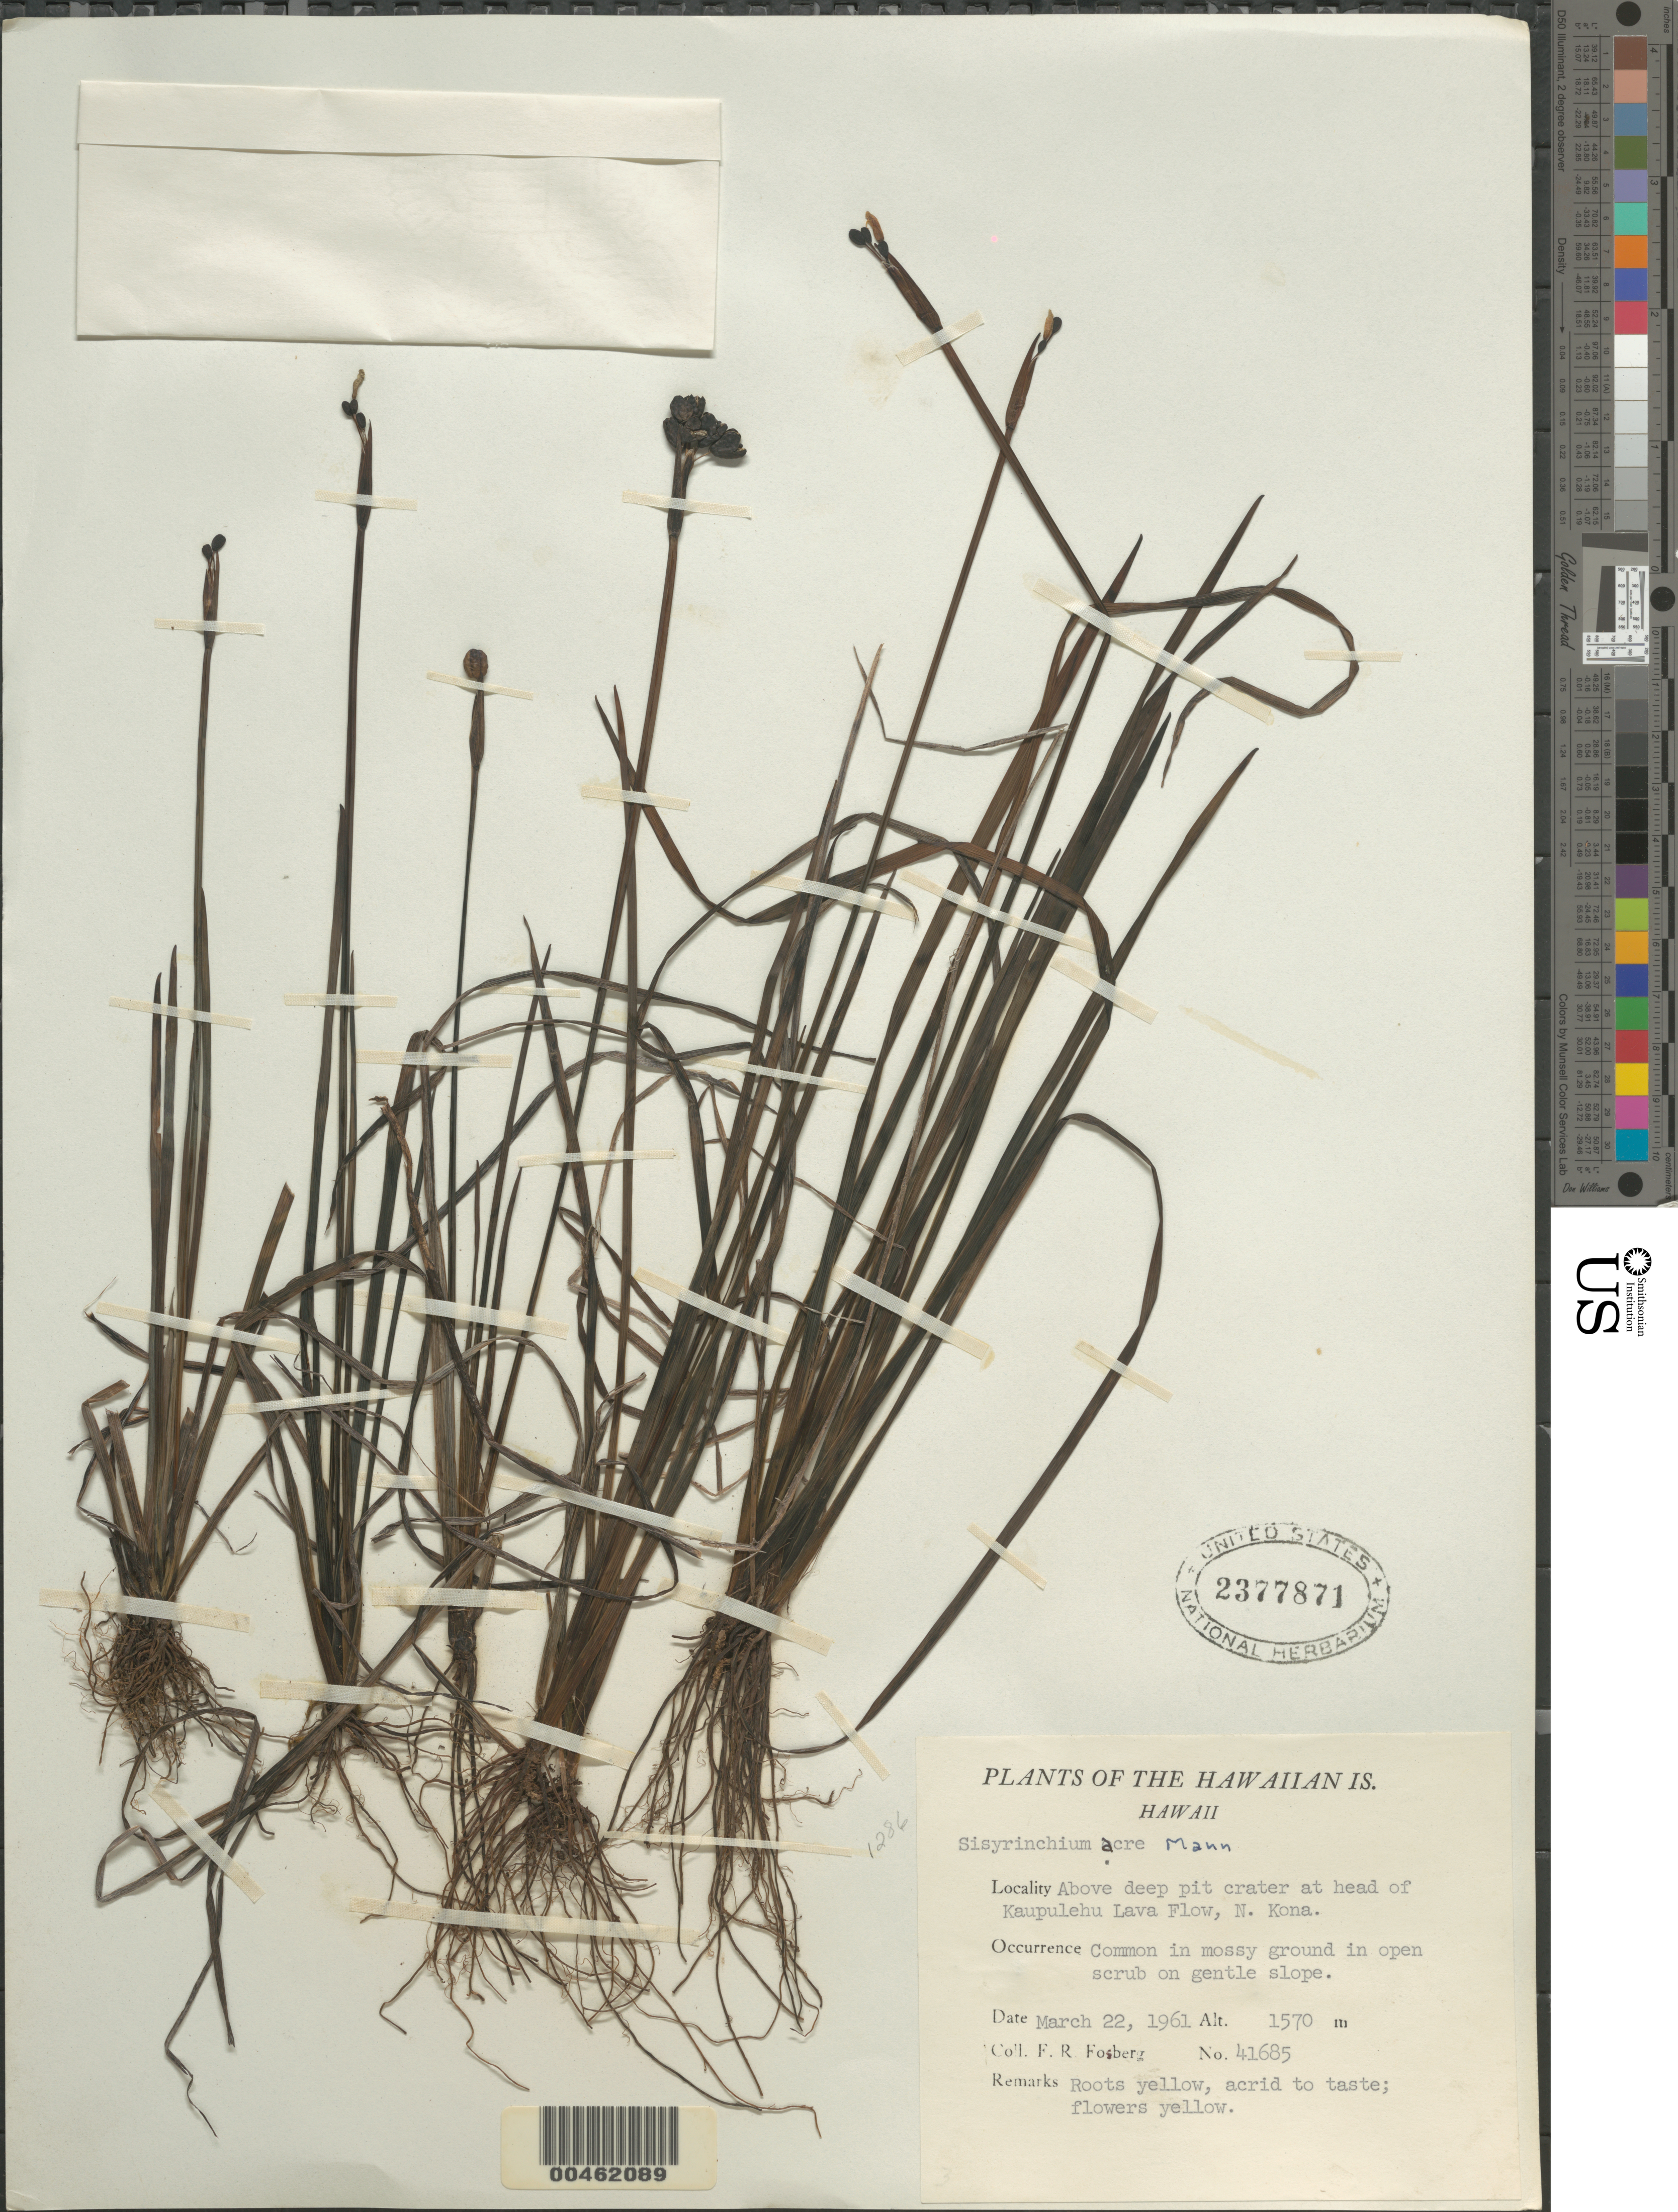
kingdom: Plantae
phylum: Tracheophyta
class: Liliopsida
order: Asparagales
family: Iridaceae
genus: Sisyrinchium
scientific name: Sisyrinchium acre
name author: H. Mann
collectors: F. R. Fosberg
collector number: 41685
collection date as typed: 22 Mar 1961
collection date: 1961-03-22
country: United States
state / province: Hawaii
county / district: Hawaii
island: Hawaii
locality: Above deep pit crater at head of Kaupulehu Lava Flow, N Kona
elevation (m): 1570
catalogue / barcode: US 2377871